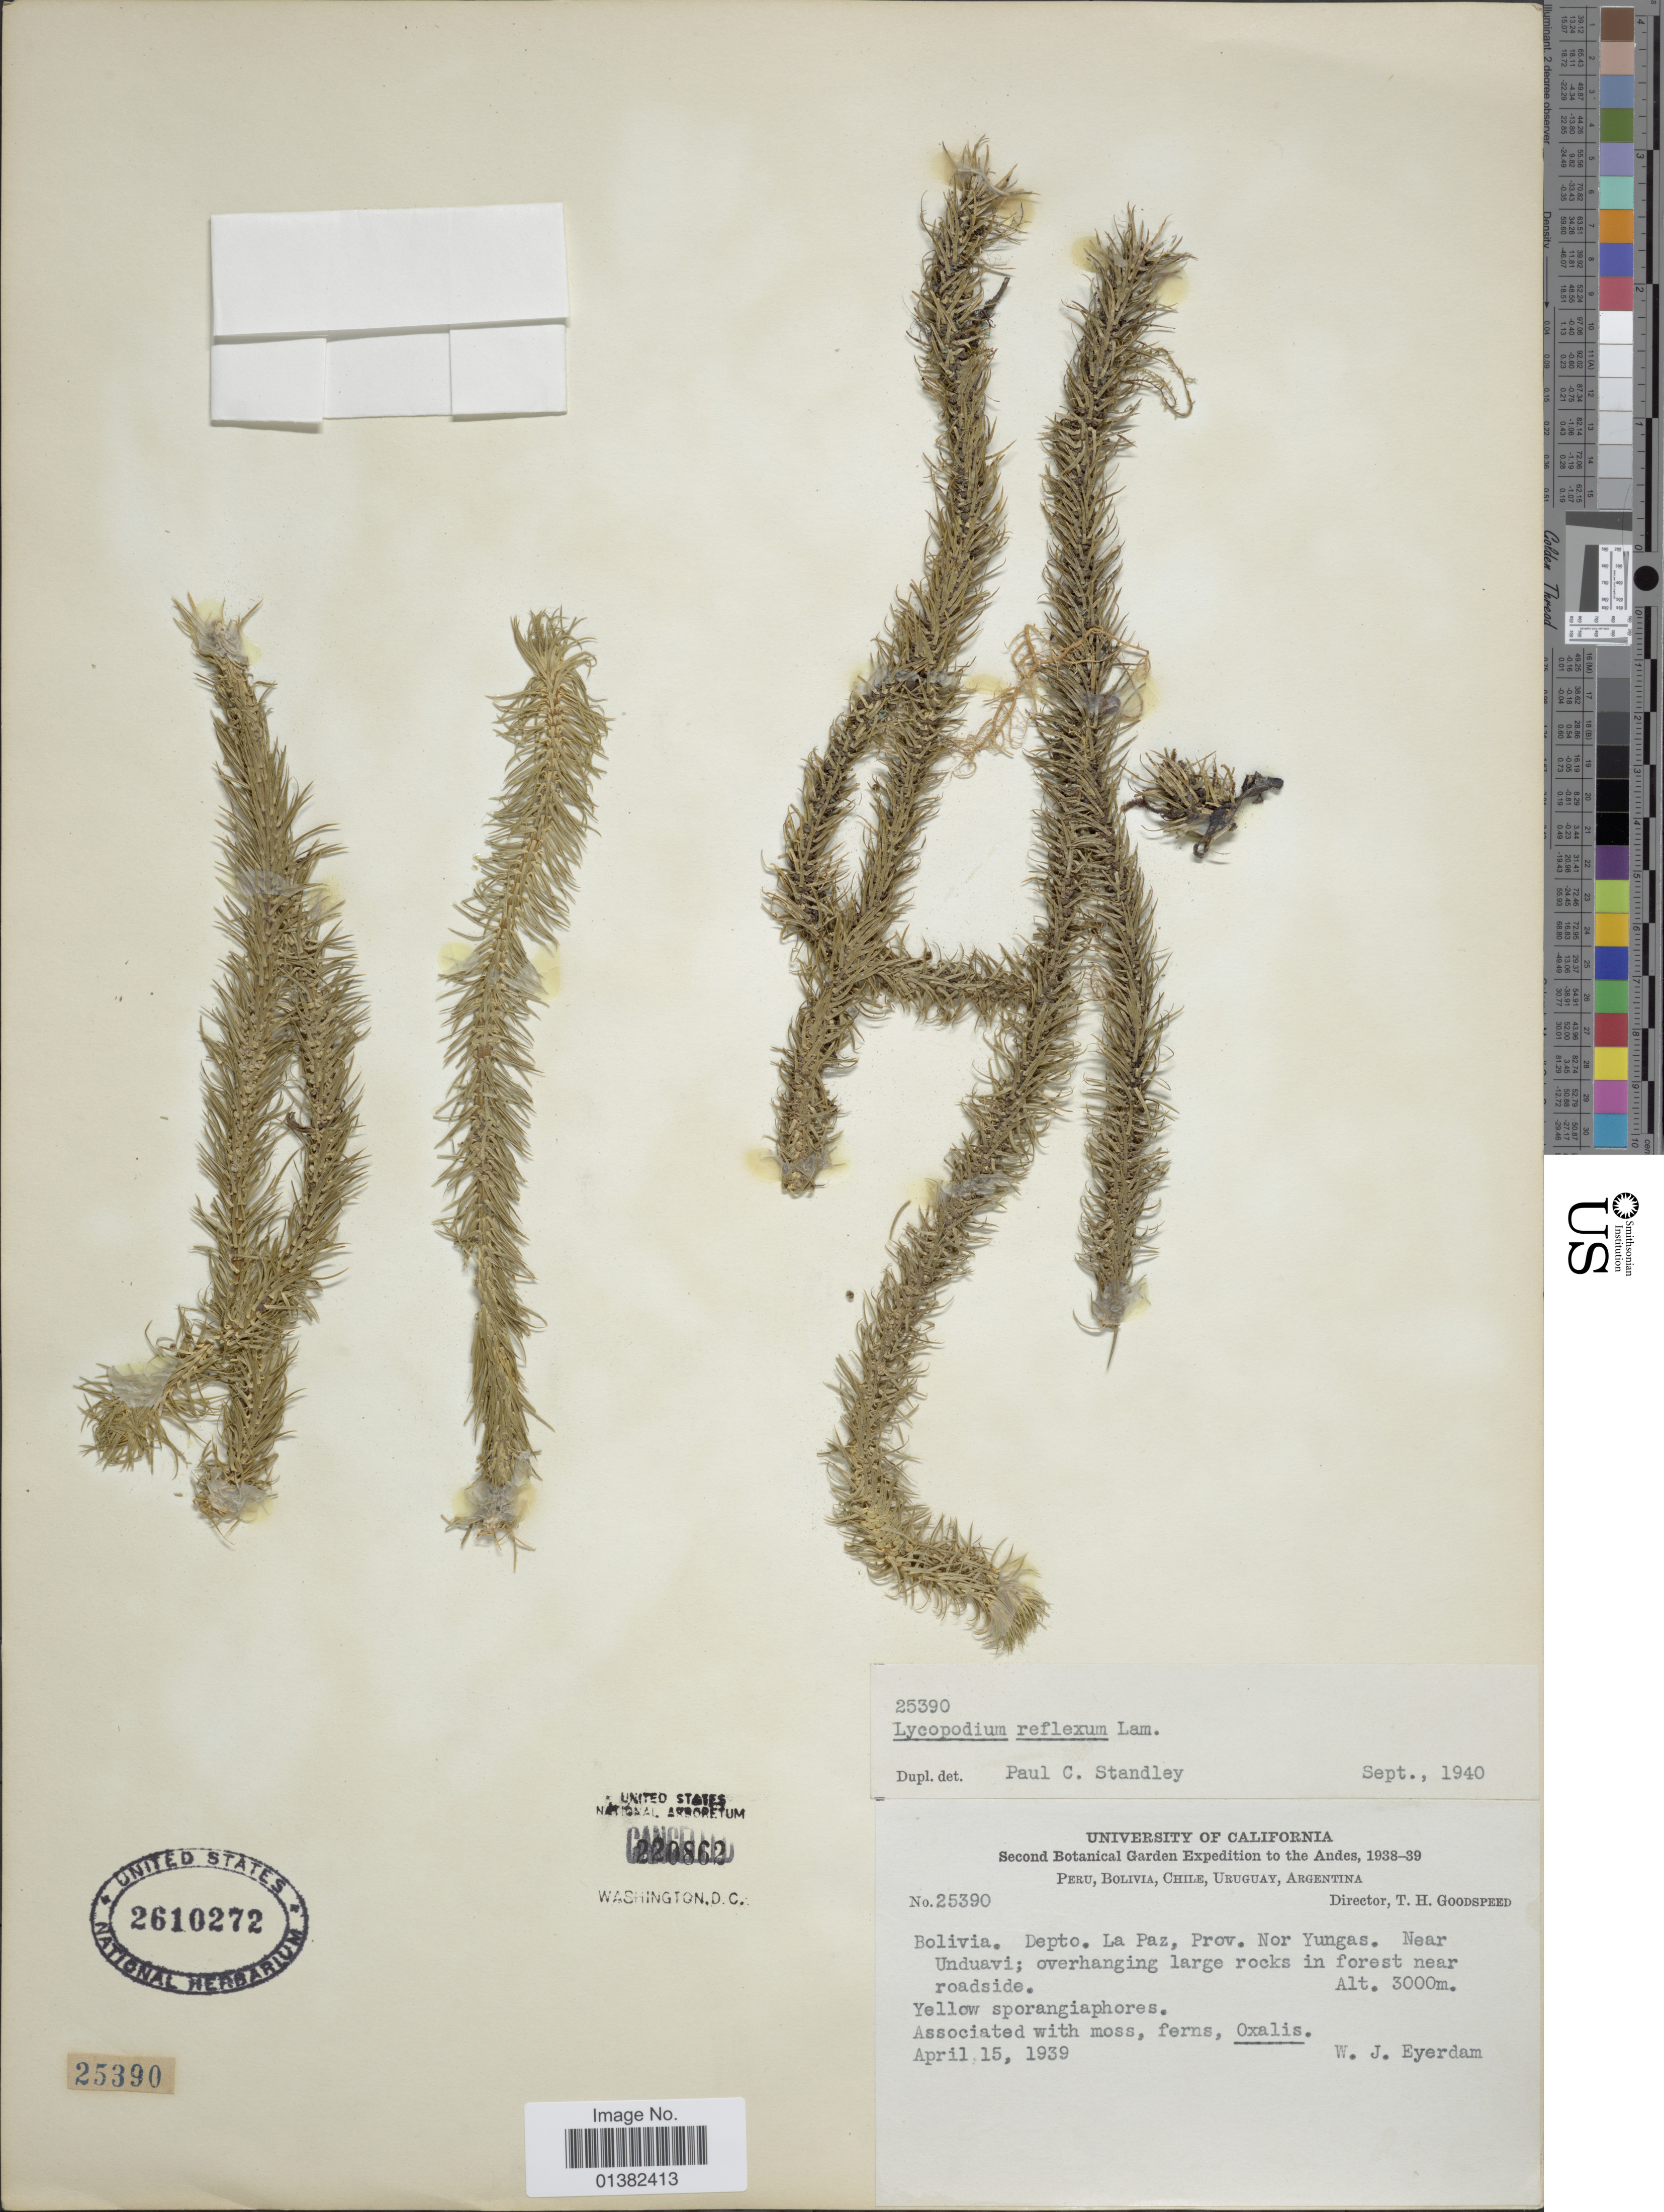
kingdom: Plantae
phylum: Tracheophyta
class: Lycopodiopsida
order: Lycopodiales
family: Lycopodiaceae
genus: Phlegmariurus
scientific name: Phlegmariurus hippurideus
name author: (Christ) B. Øllg.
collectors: W. J. Eyerdam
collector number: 25390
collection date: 1939-04-15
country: Bolivia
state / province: La Paz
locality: Prov. Nor Yungas. Near Unduavi; overhanging large rocks in fores near roadside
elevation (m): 3000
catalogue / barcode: US 2610272